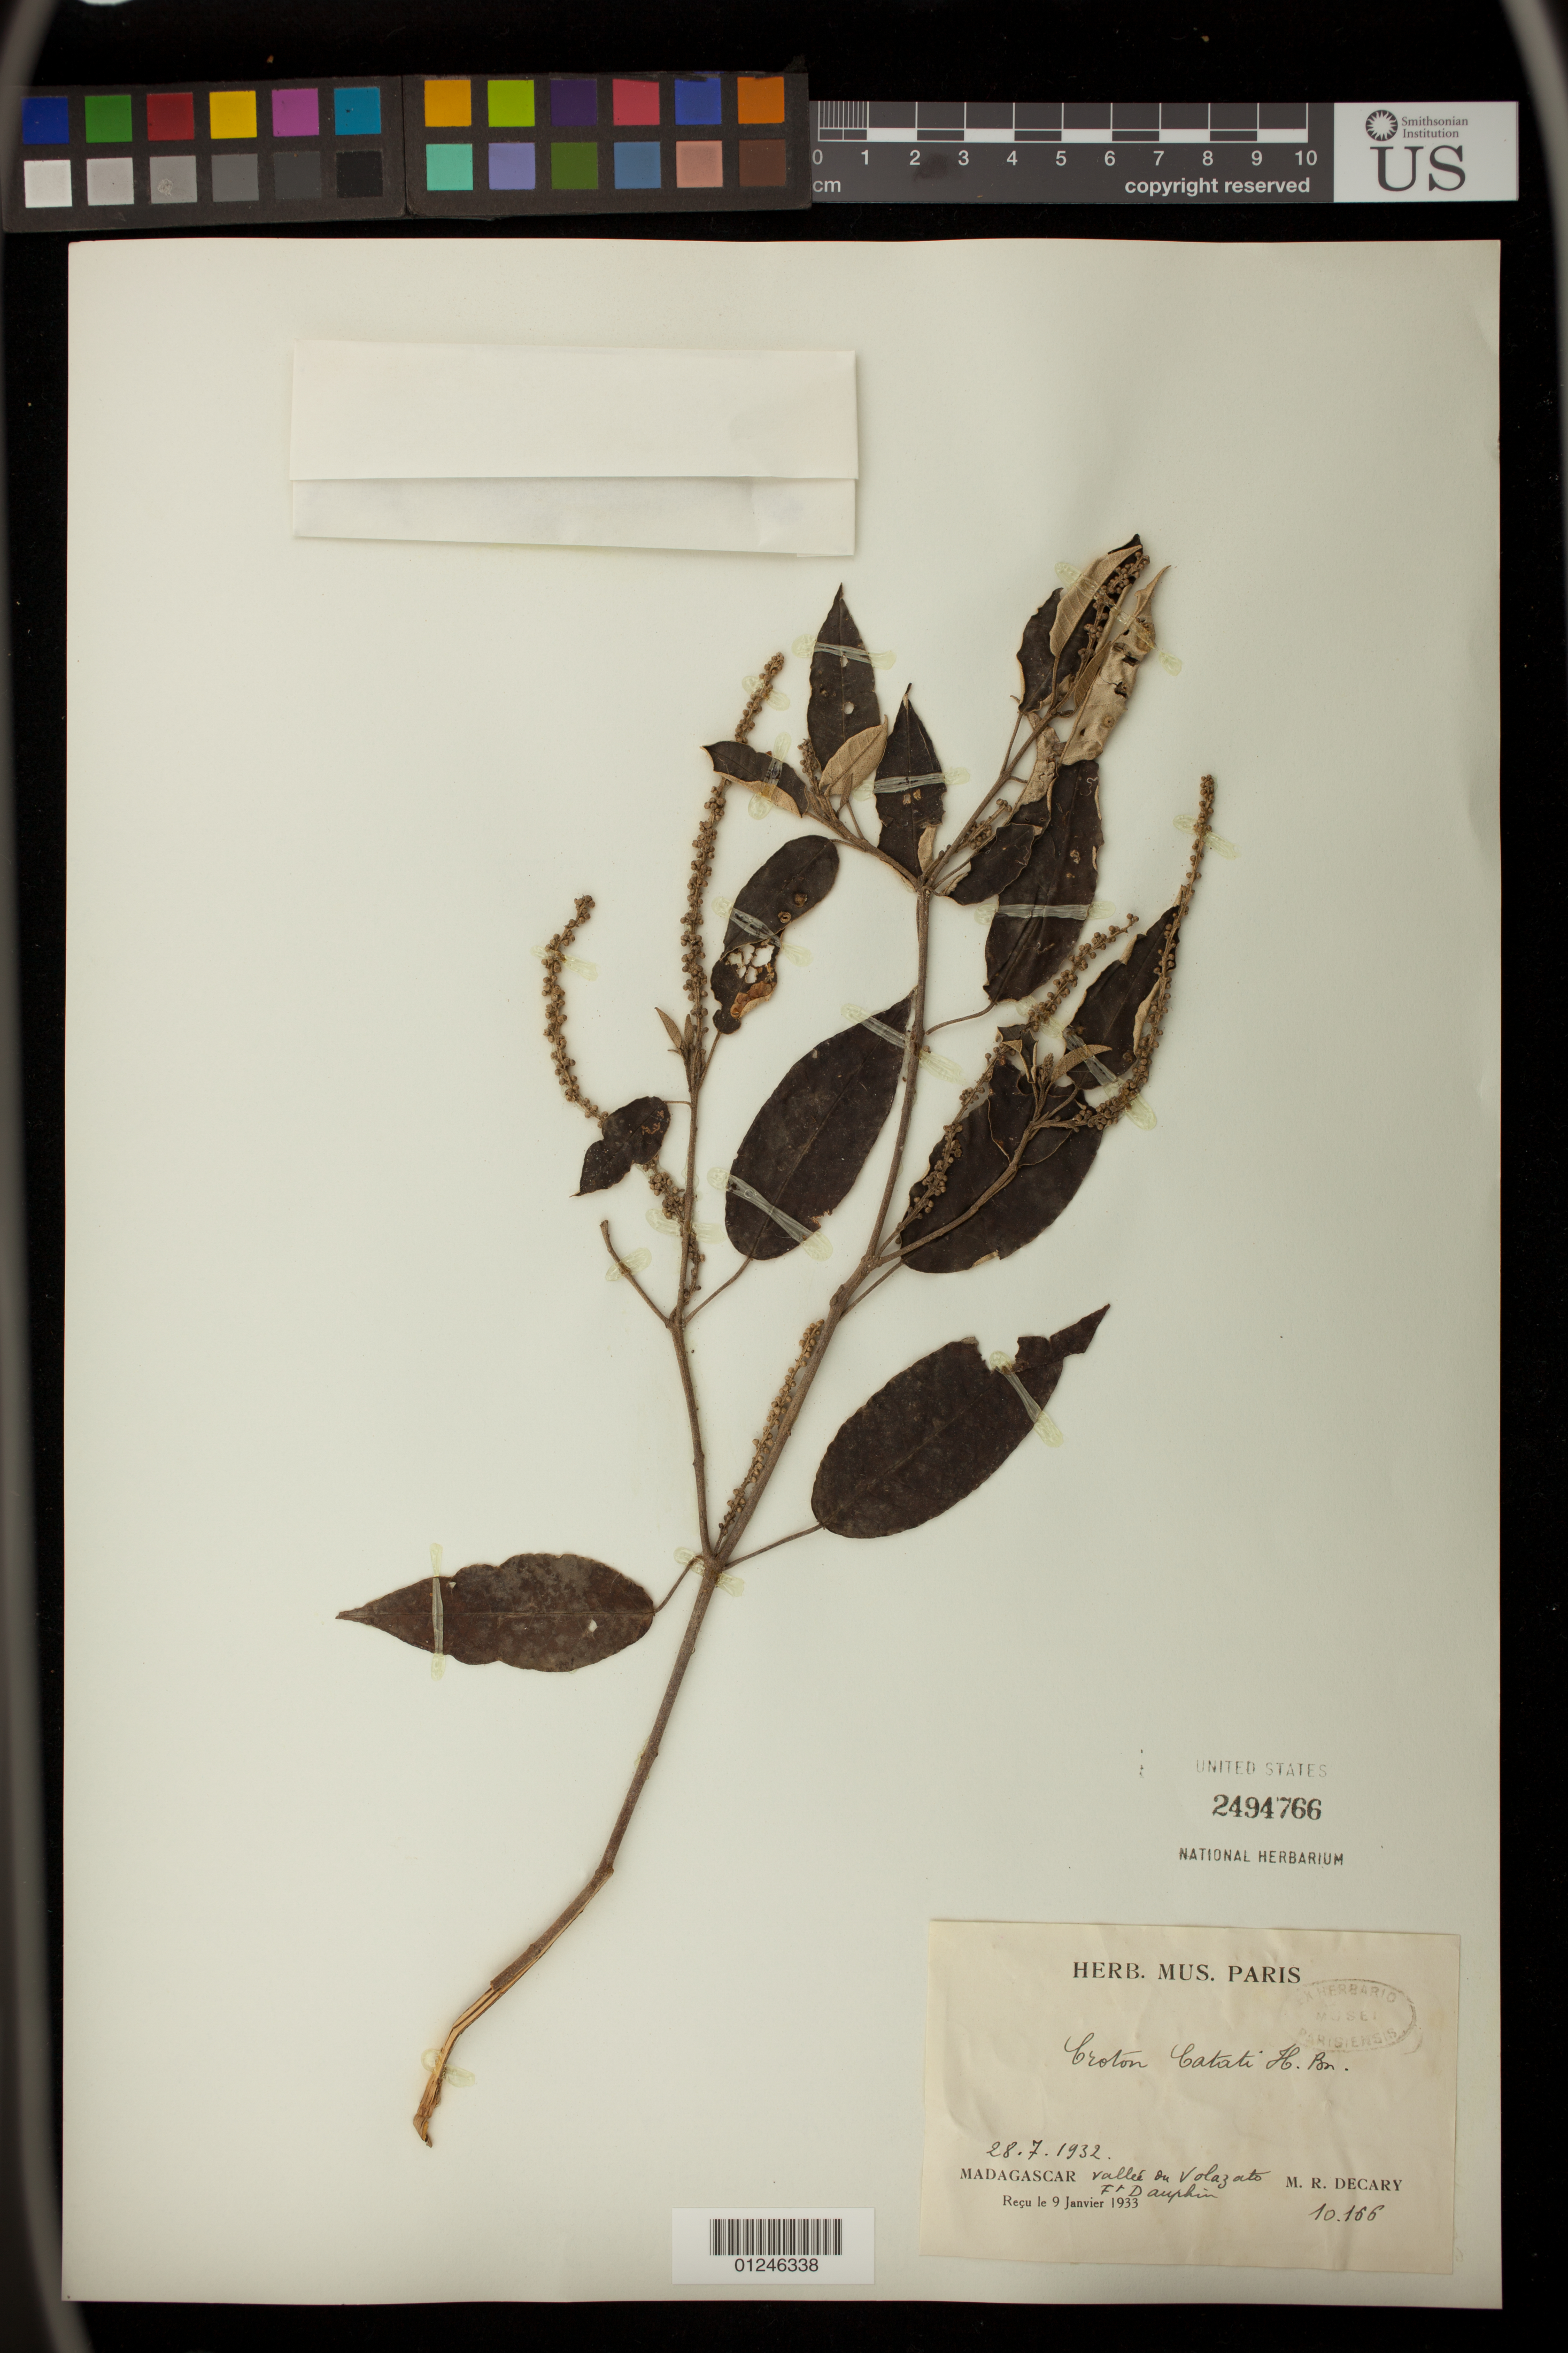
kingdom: Plantae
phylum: Tracheophyta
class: Magnoliopsida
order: Malpighiales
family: Euphorbiaceae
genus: Croton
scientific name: Croton catatii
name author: Baill.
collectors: R. Decary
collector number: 10.166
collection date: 1932-07-28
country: Madagascar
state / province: Atsinanana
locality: Vallee du Volazato Ft. Dauphin; Toamasina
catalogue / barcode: US 2494766